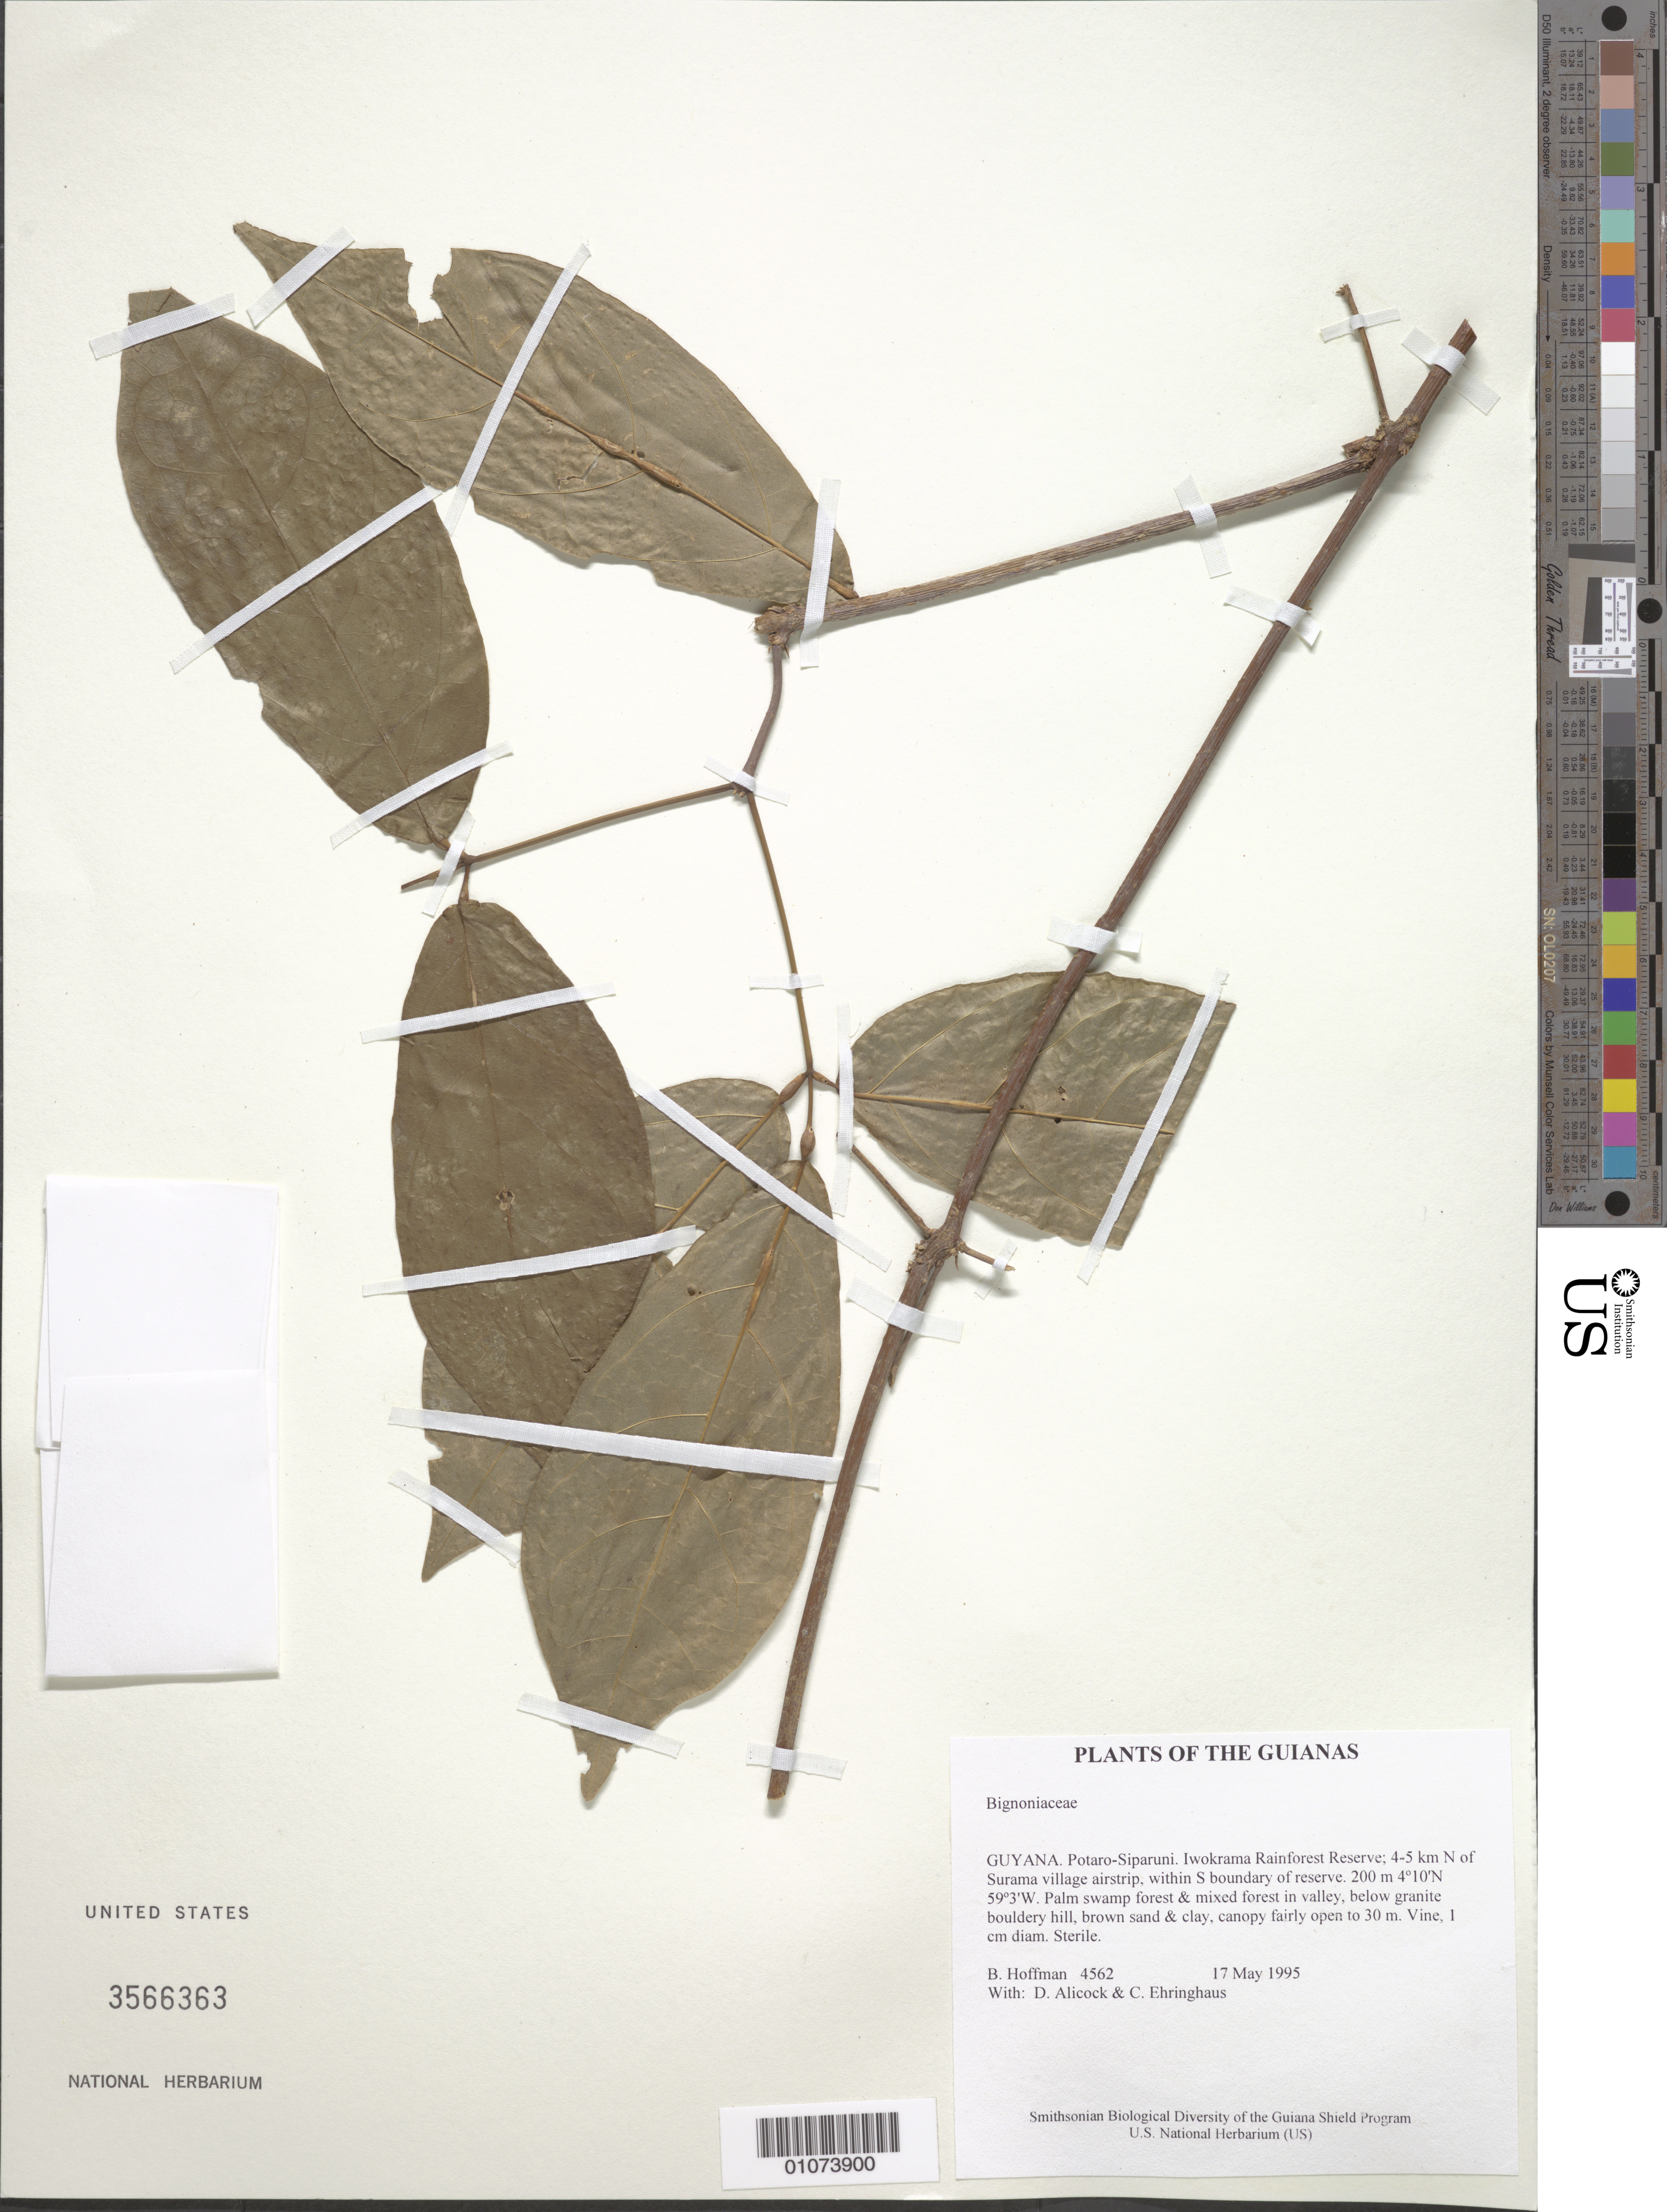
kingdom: Plantae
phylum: Tracheophyta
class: Magnoliopsida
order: Lamiales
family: Bignoniaceae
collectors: B. Hoffman, D. Allicock & C. Ehringhaus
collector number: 4562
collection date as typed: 17 May 1995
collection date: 1995-05-17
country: Guyana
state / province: Potaro-Siparuni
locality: Iwokrama Rainforest Reserve; 4-5 km N of Surama village airstrip, within S boundary of reserve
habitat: Palm swamp forest & mixed forest in valley, below granite bouldery hill, brown sand & clay, canopy fairly open to 30 m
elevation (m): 200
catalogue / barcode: US 3566363